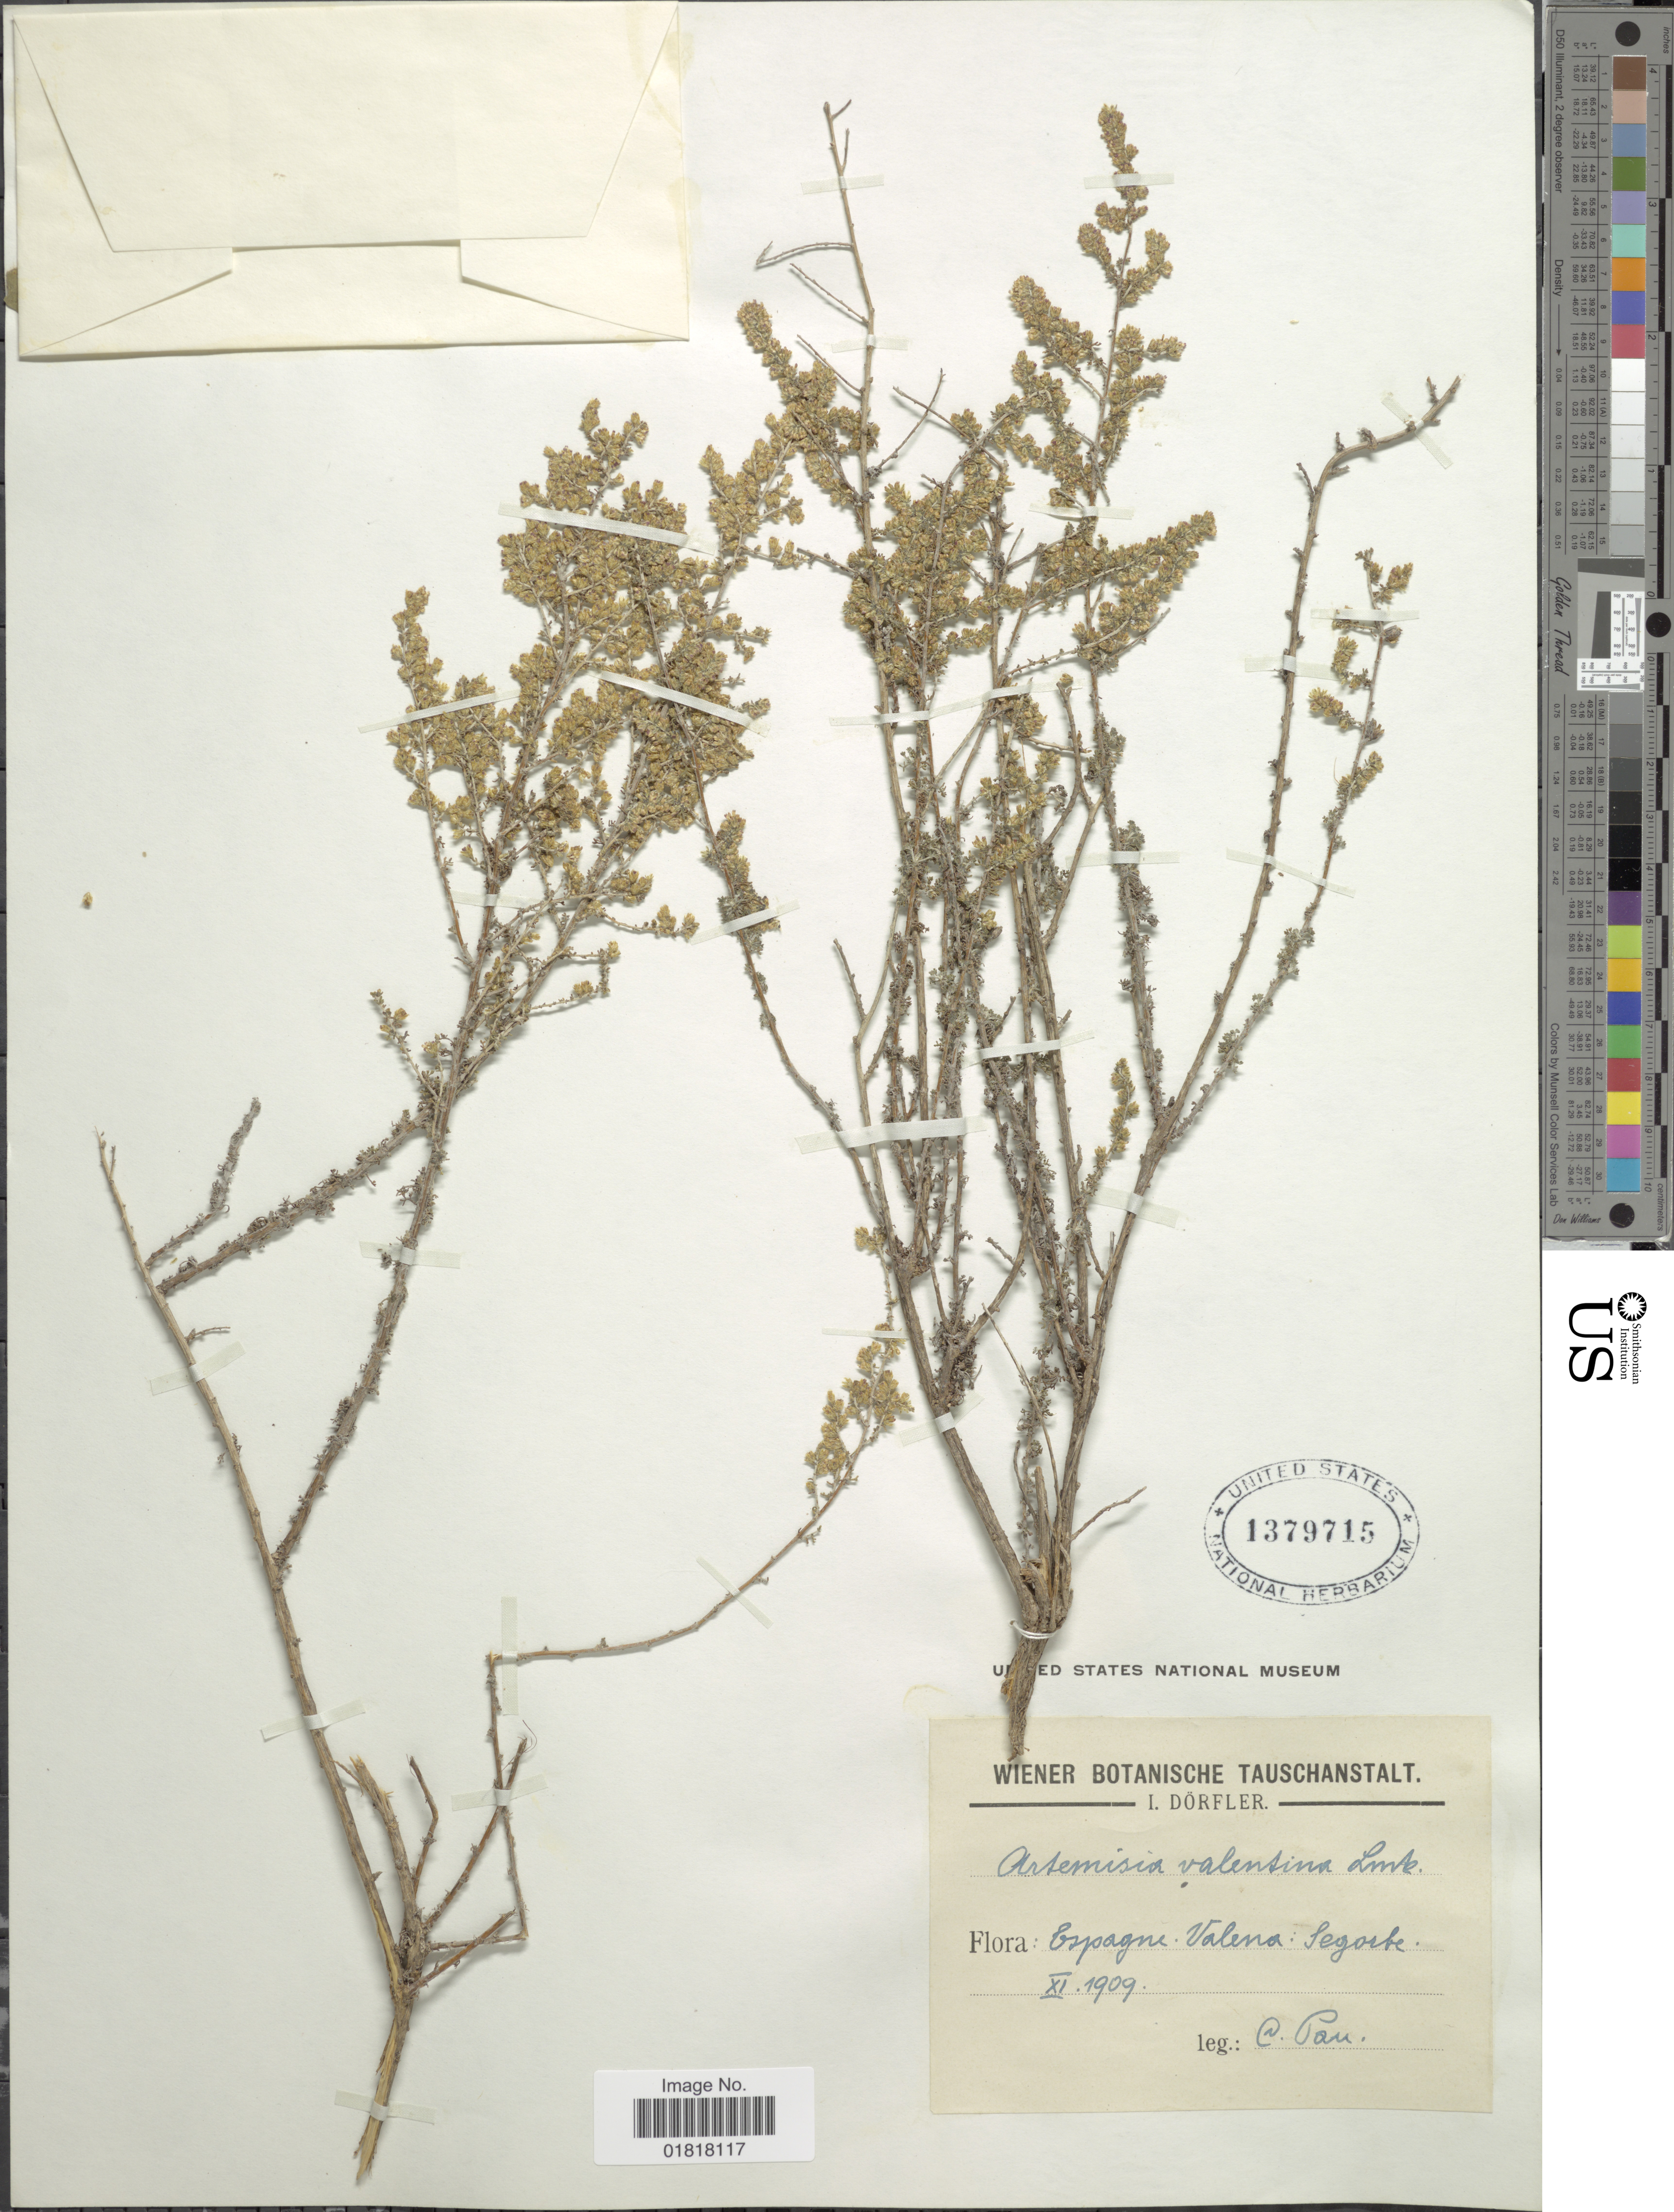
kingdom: Plantae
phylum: Tracheophyta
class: Magnoliopsida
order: Asterales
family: Asteraceae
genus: Artemisia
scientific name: Artemisia valentina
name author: Lam.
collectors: C. Pau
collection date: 1909-11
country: Spain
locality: Valencia, Segorbe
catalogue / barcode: US 1379715